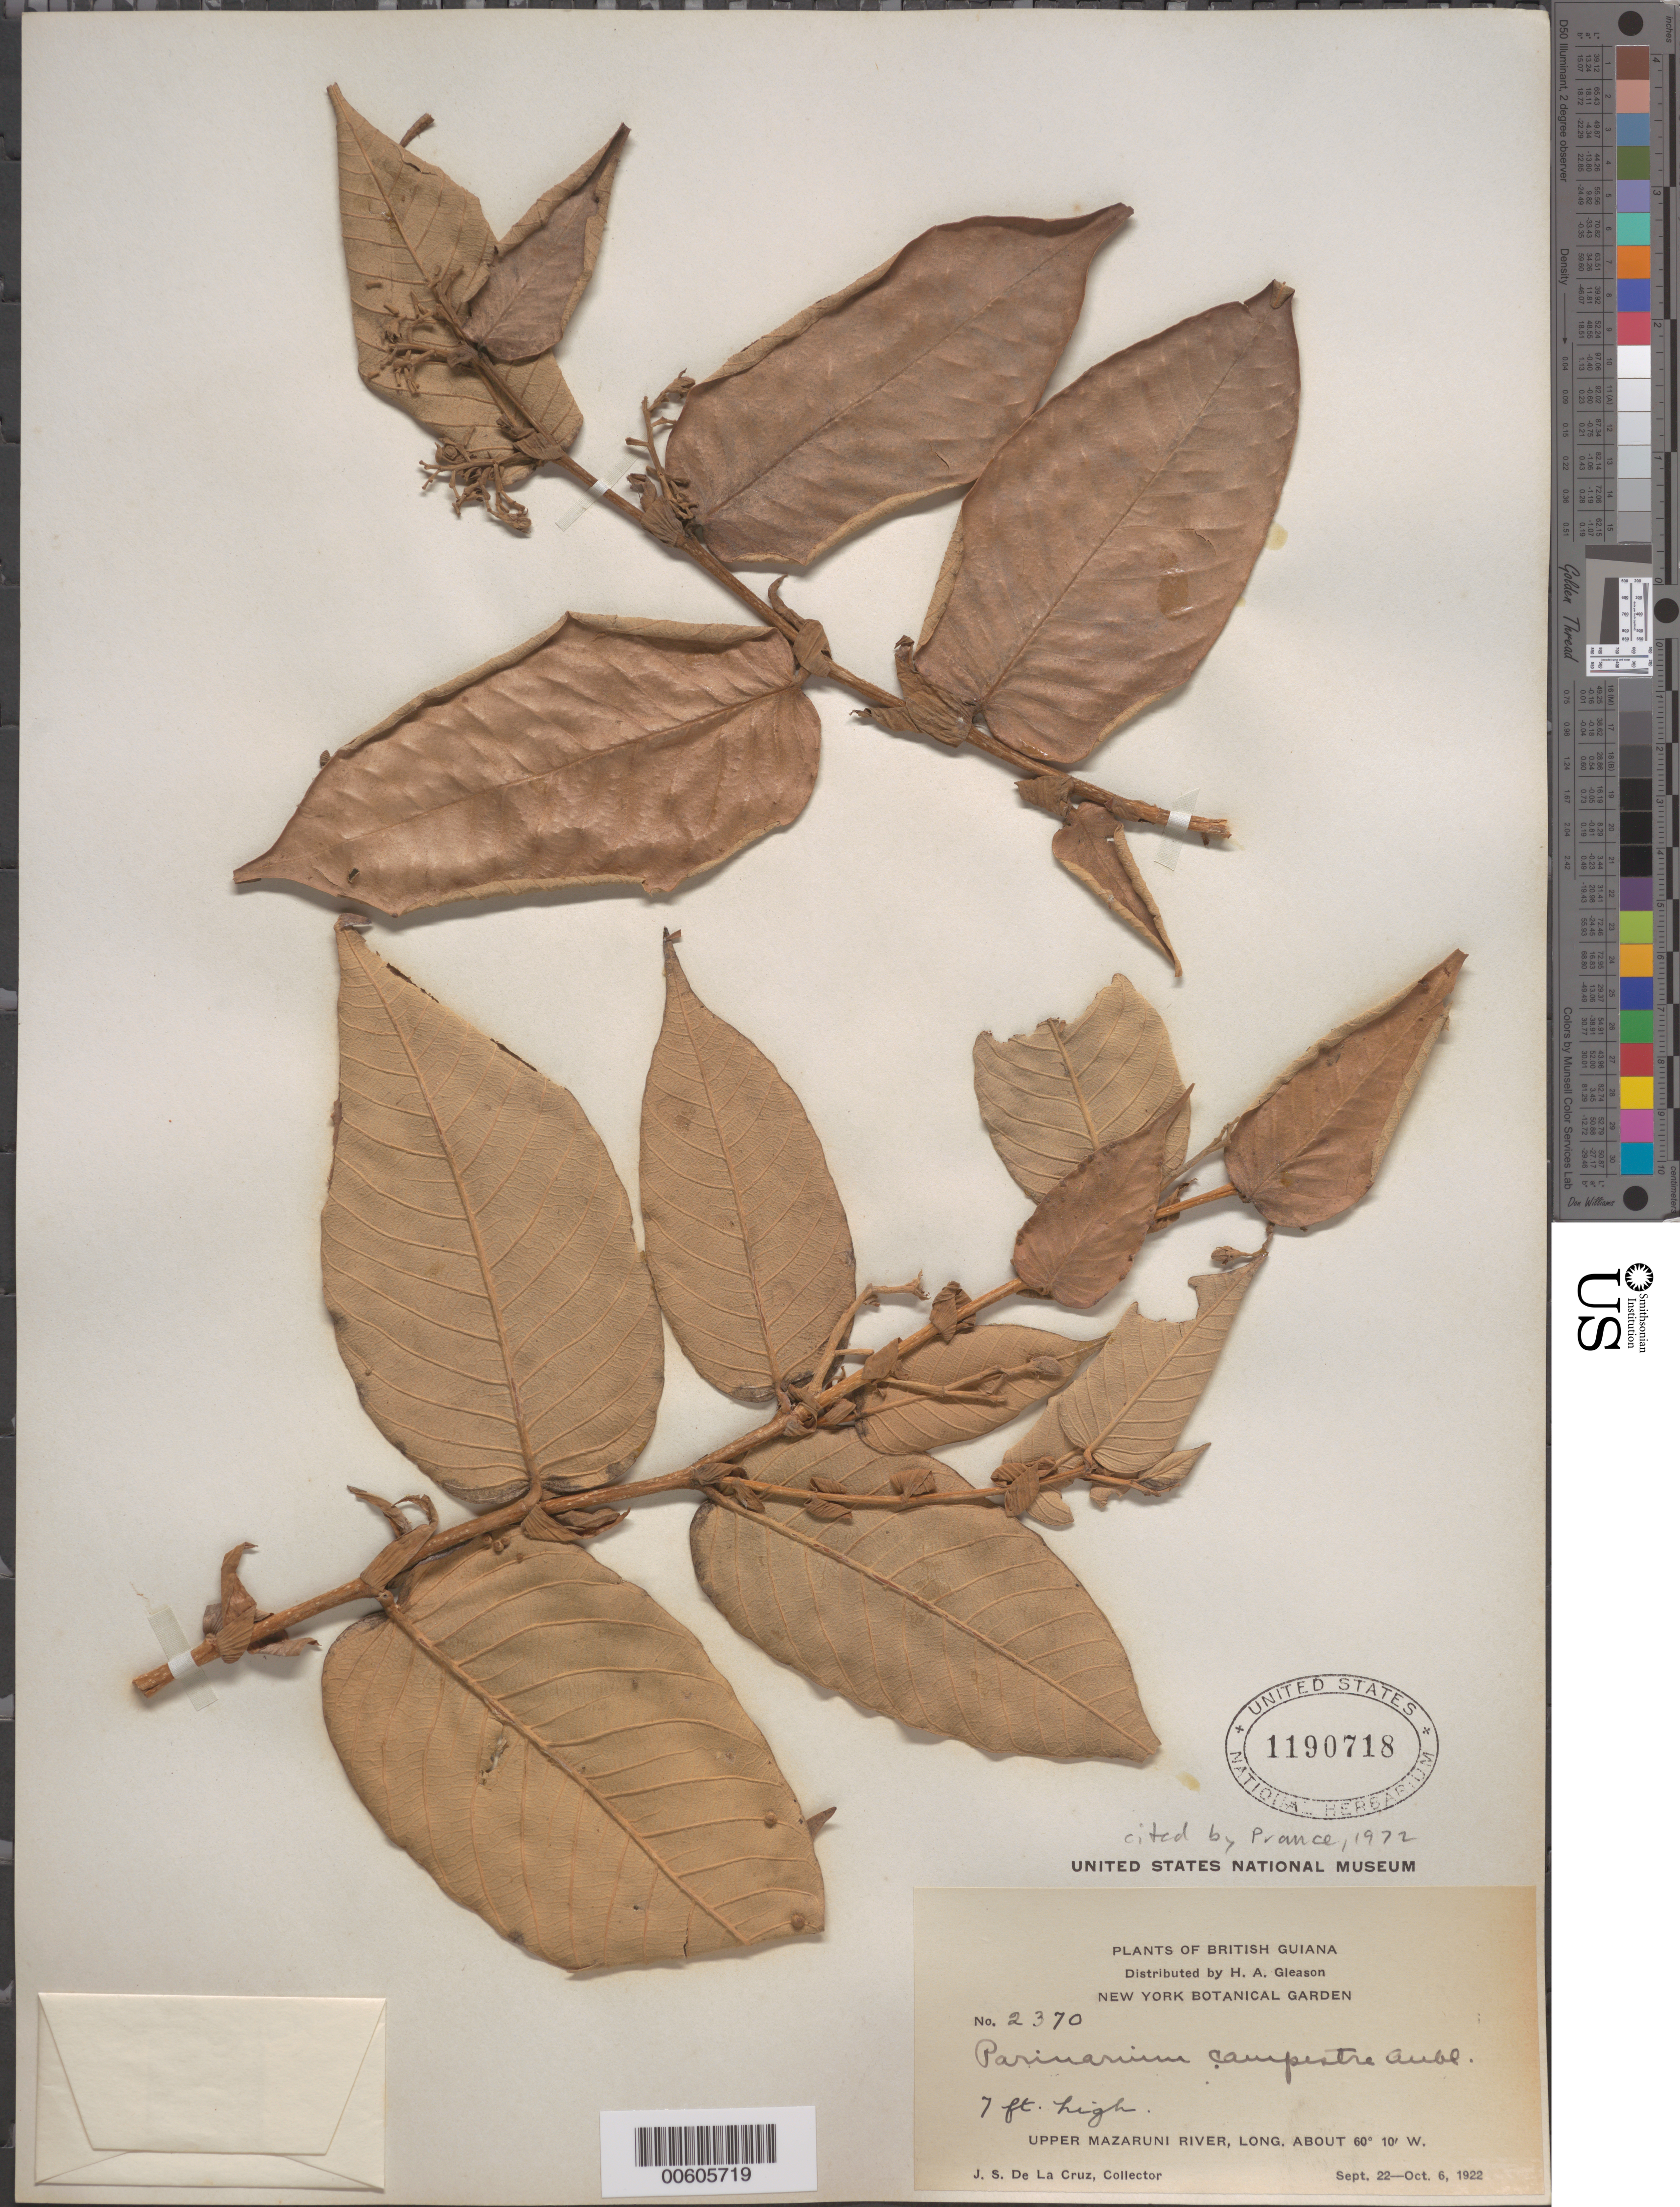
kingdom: Plantae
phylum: Tracheophyta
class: Magnoliopsida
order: Malpighiales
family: Chrysobalanaceae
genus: Parinari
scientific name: Parinari campestris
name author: Aubl.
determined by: Prance, G. T.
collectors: J. S. de la Cruz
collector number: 2370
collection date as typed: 22-Sep-22 to 6-Oct-22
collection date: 1922-09-22/1922-10-06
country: Guyana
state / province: Cuyuni-Mazaruni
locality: Upper Mazaruni R.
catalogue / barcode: US 1190718